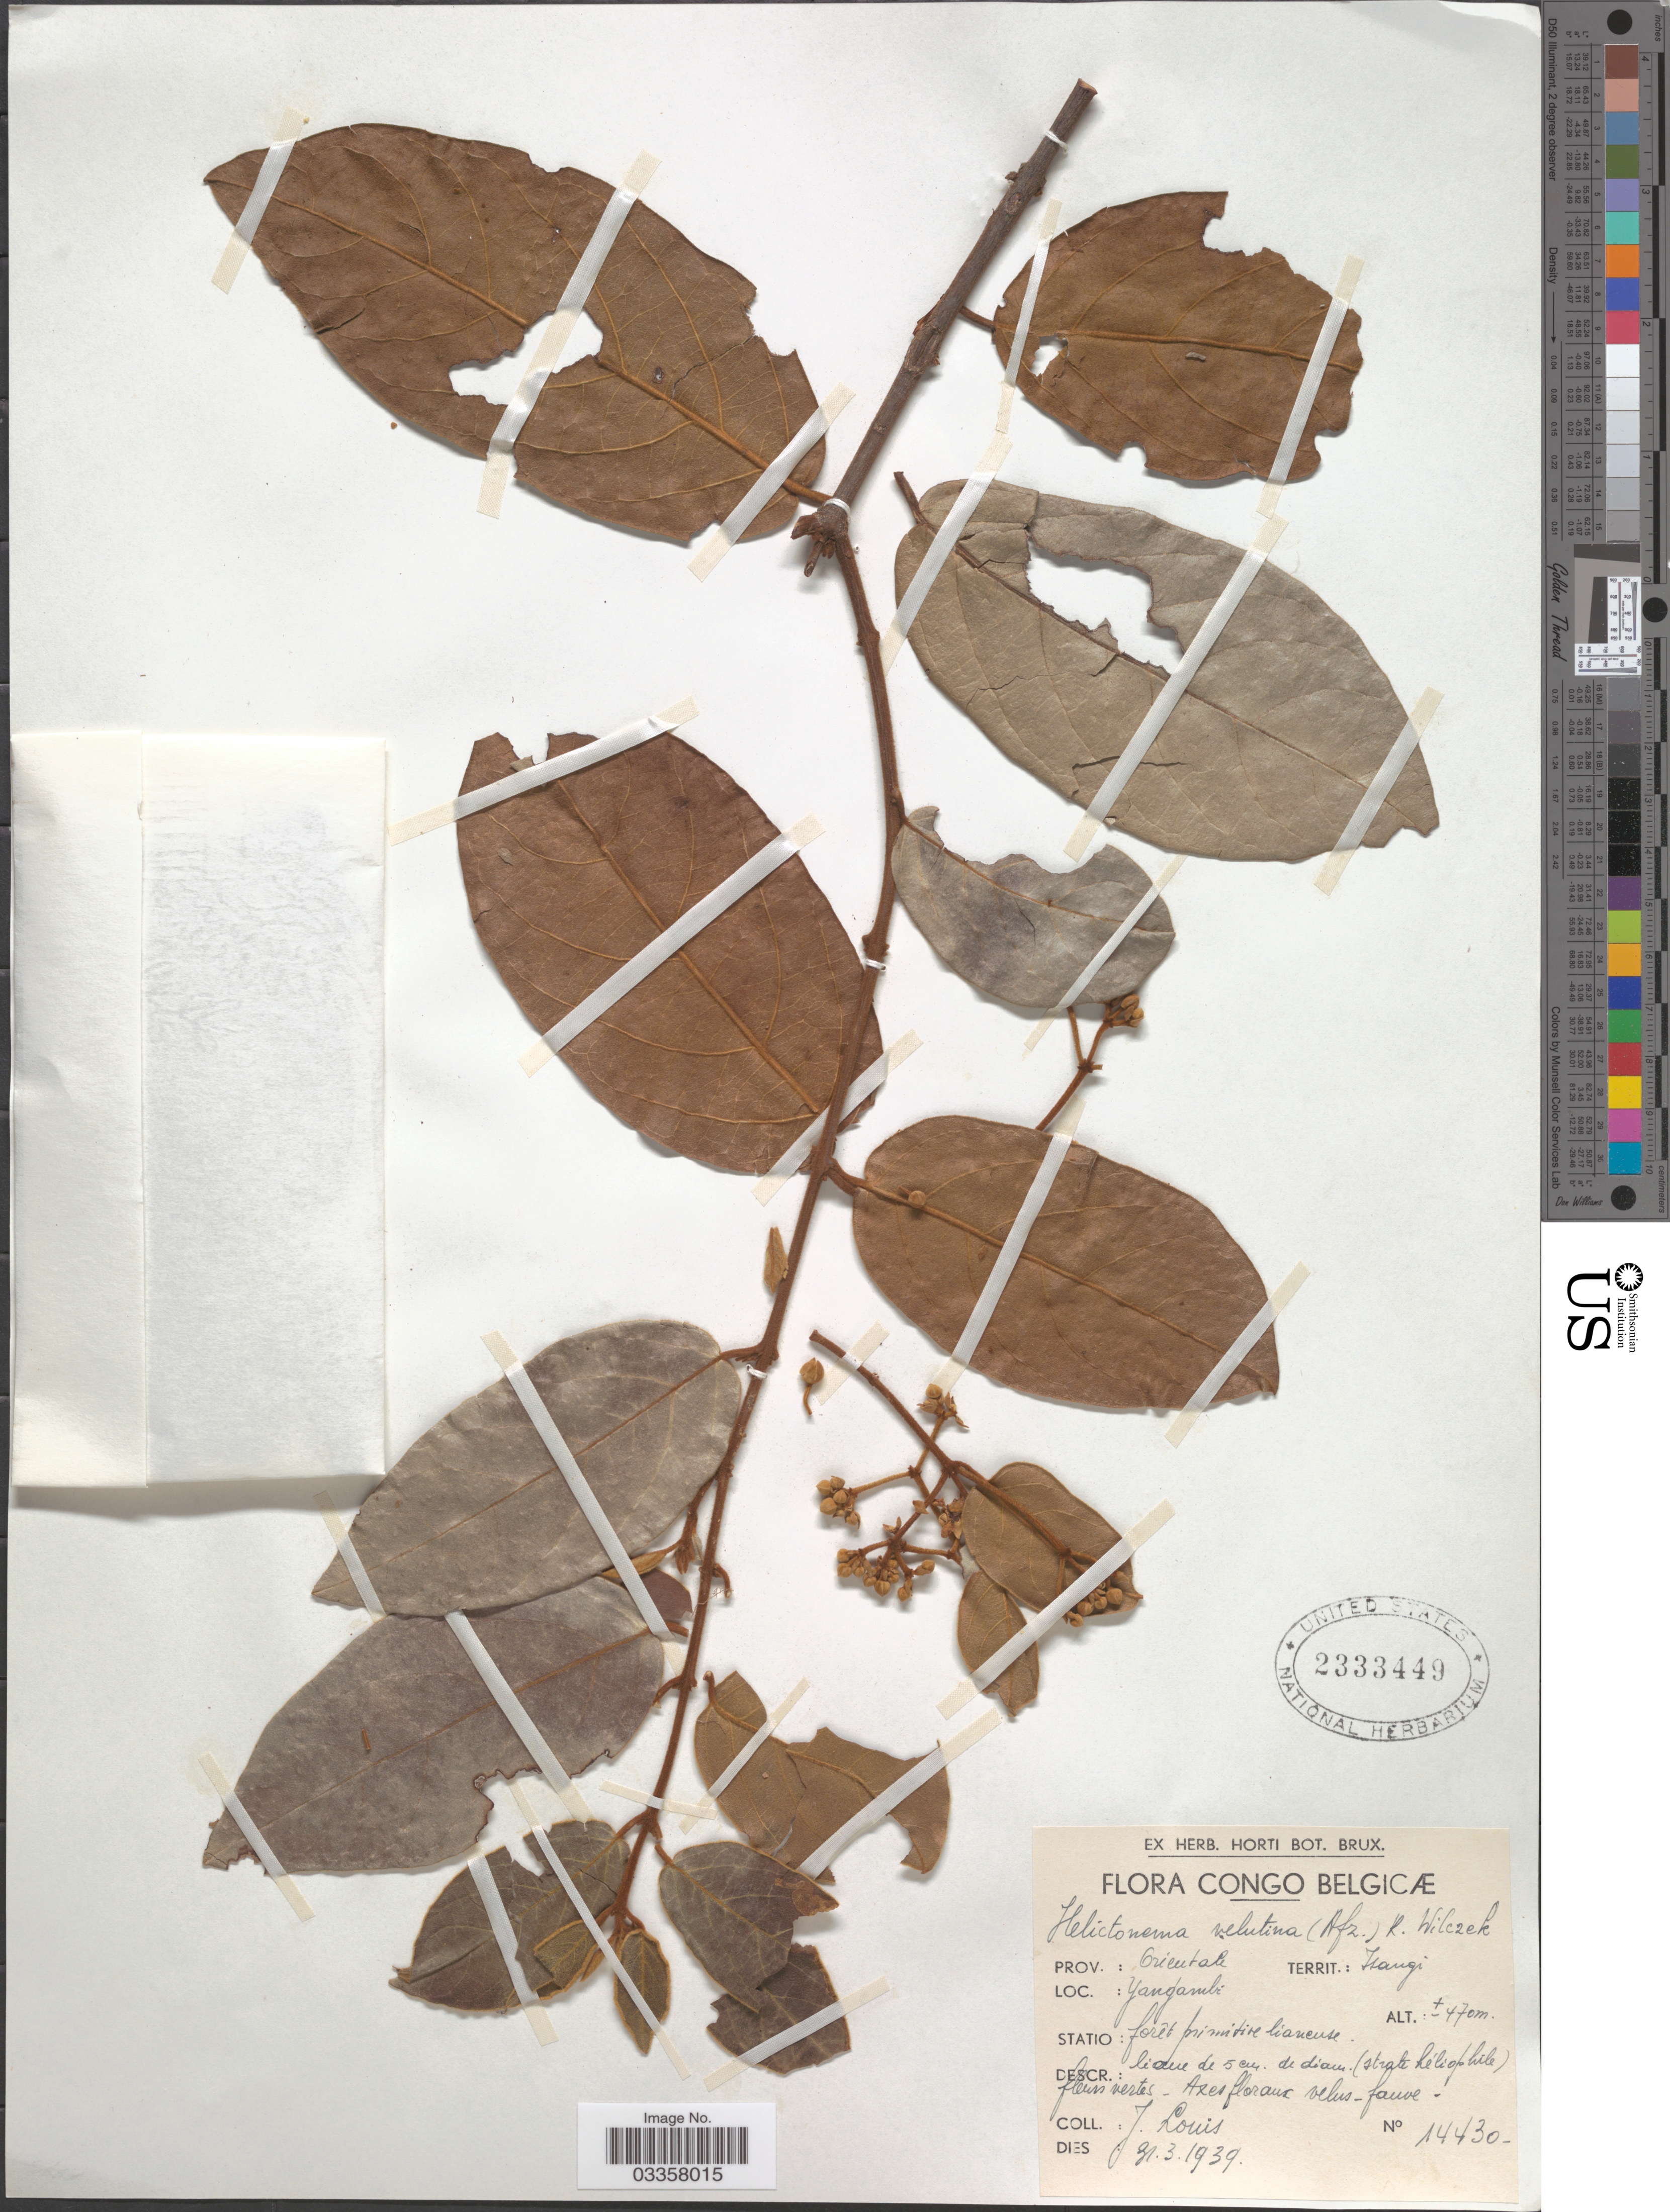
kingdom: Plantae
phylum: Tracheophyta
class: Magnoliopsida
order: Celastrales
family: Celastraceae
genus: Helictonema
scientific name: Helictonema velutinum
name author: (Afzel.) R. Wilczek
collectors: J. Louis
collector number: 14430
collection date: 1939-03-31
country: Congo, Democratic Republic of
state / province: Tshopo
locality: Congo Belgicæ. Territ.: Isangi. Yangambi. Statio: forêt primitive lianeuse.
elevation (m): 470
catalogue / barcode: US 2333449